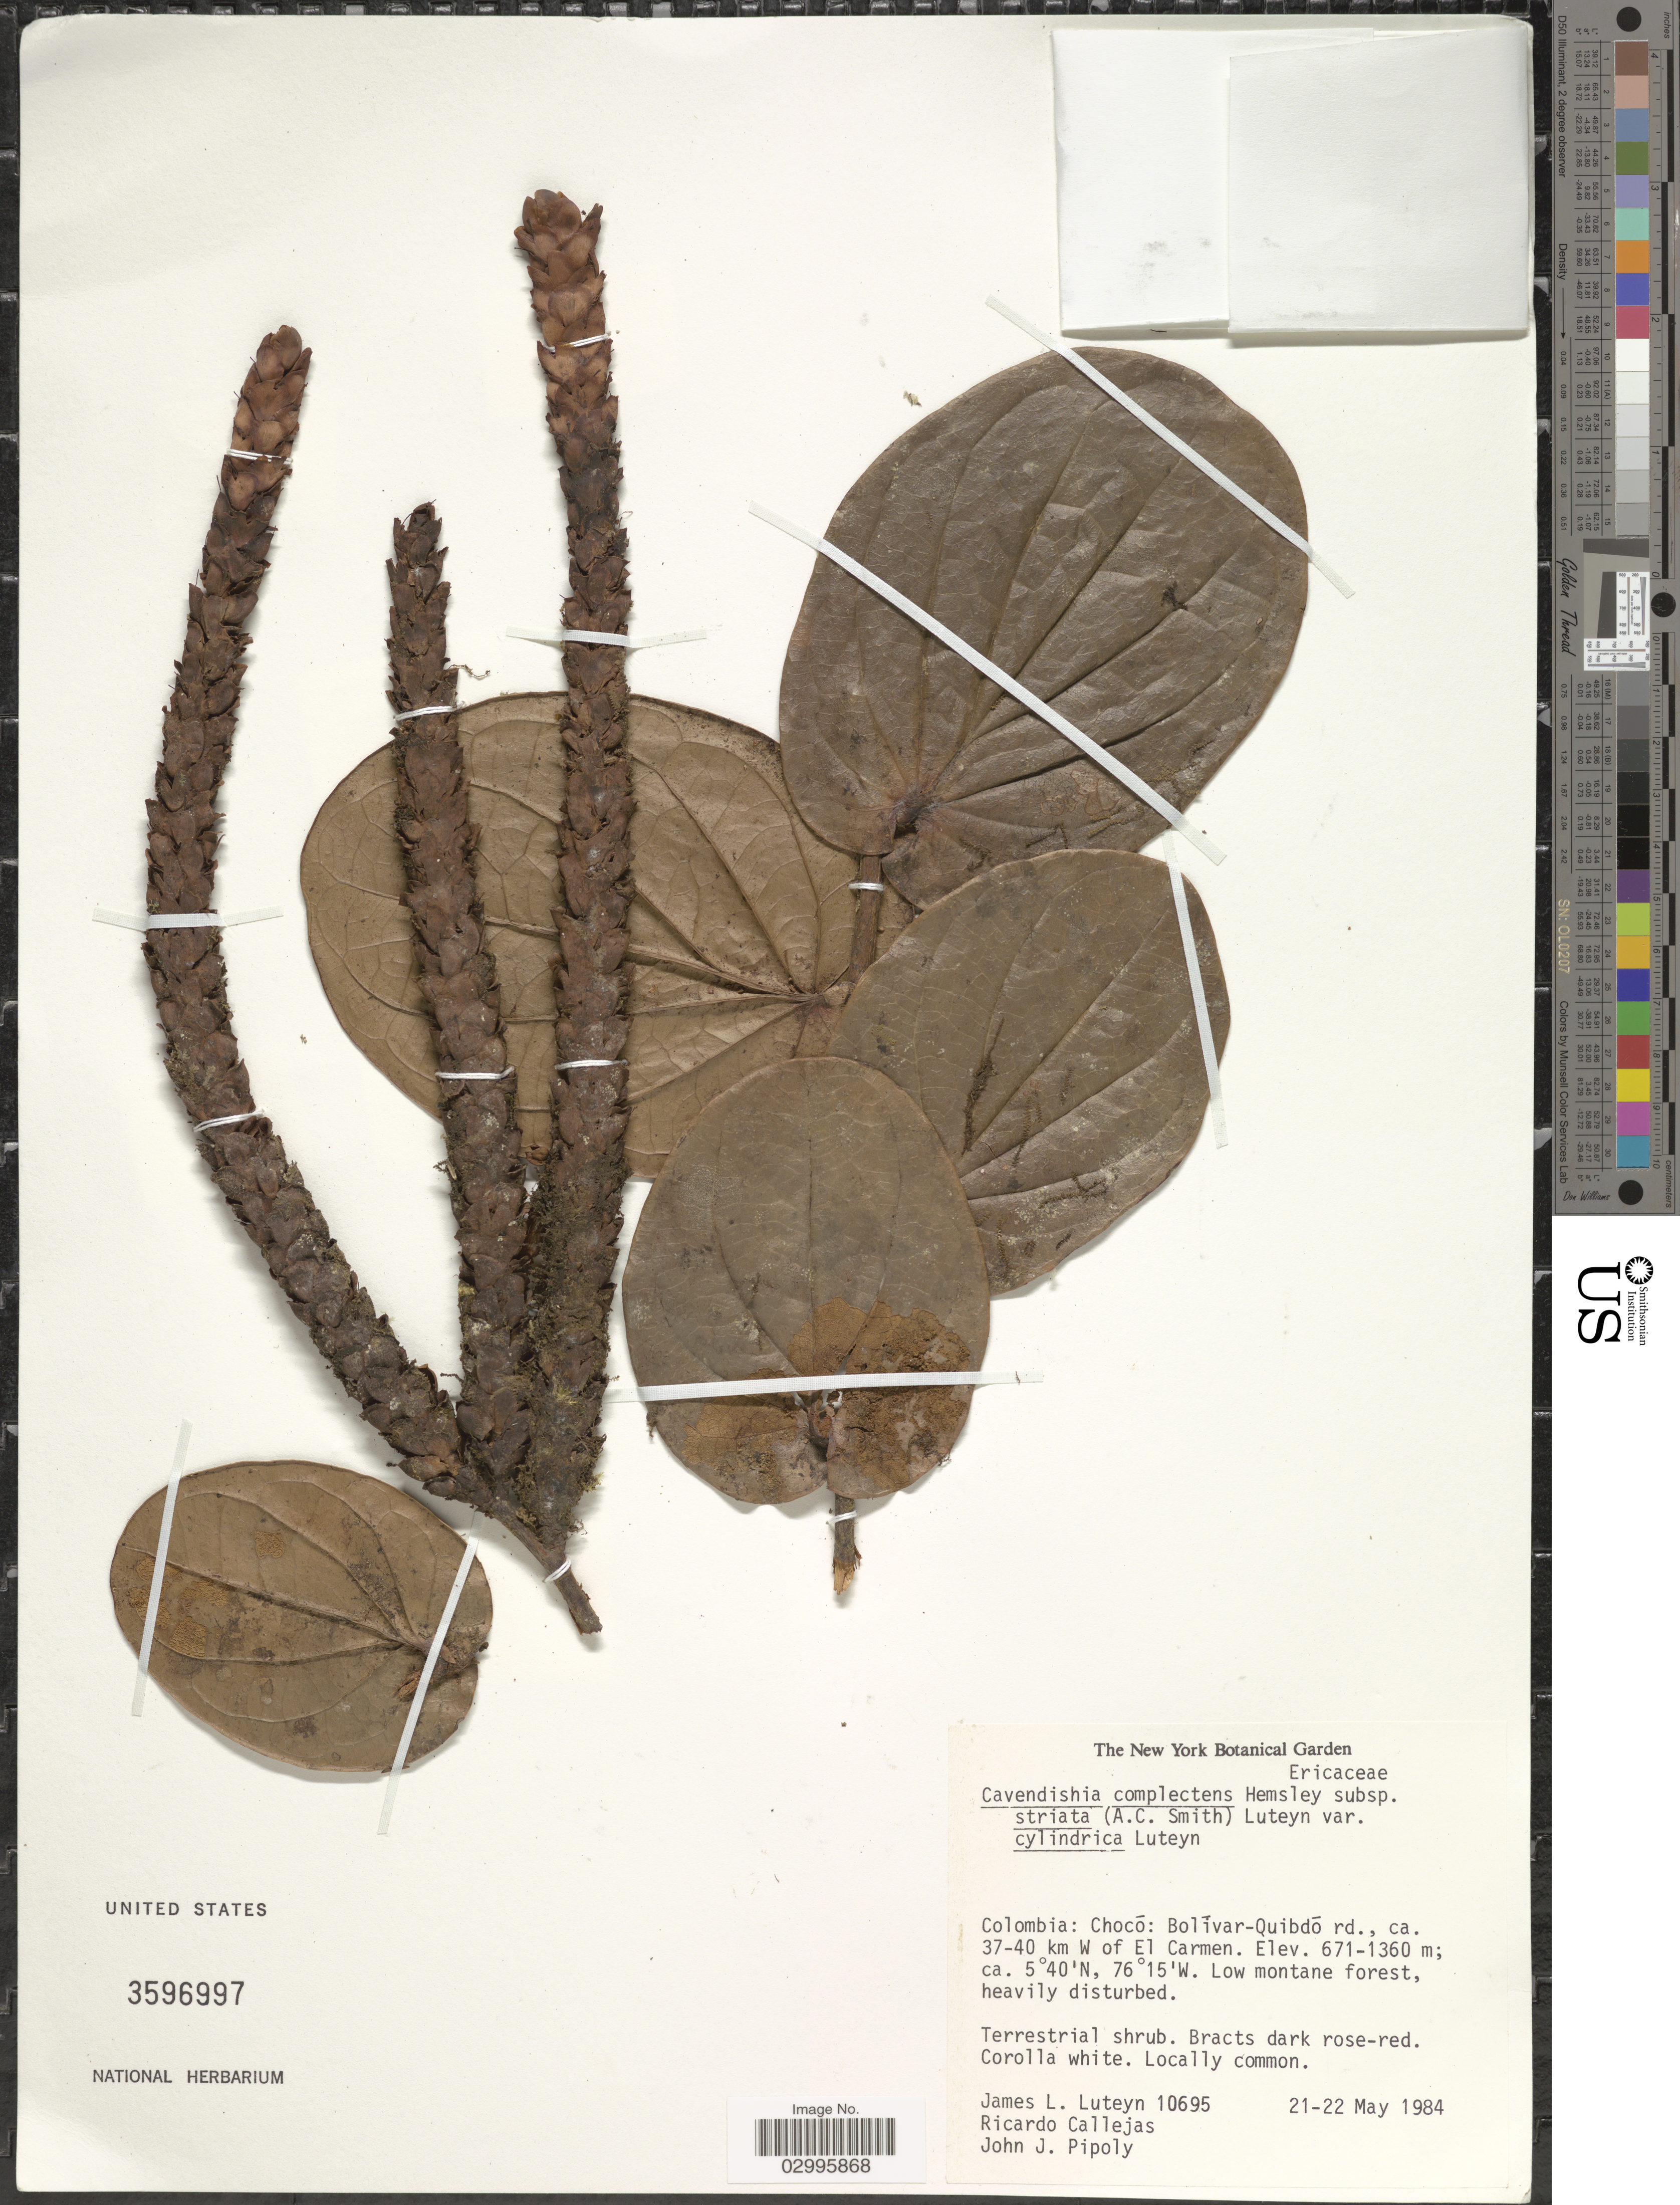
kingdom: Plantae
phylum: Tracheophyta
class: Magnoliopsida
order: Ericales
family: Ericaceae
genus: Cavendishia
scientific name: Cavendishia complectens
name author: Hemsl.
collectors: J. Luteyn, R. Callejas & J. J. Pipoly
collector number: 10695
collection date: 1984-05-21/1984-05-22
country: Colombia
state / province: Chocó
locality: Bolívar-Quibdó rd., ca. 37-40 km W of El Carmen.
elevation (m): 671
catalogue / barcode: US 3596997